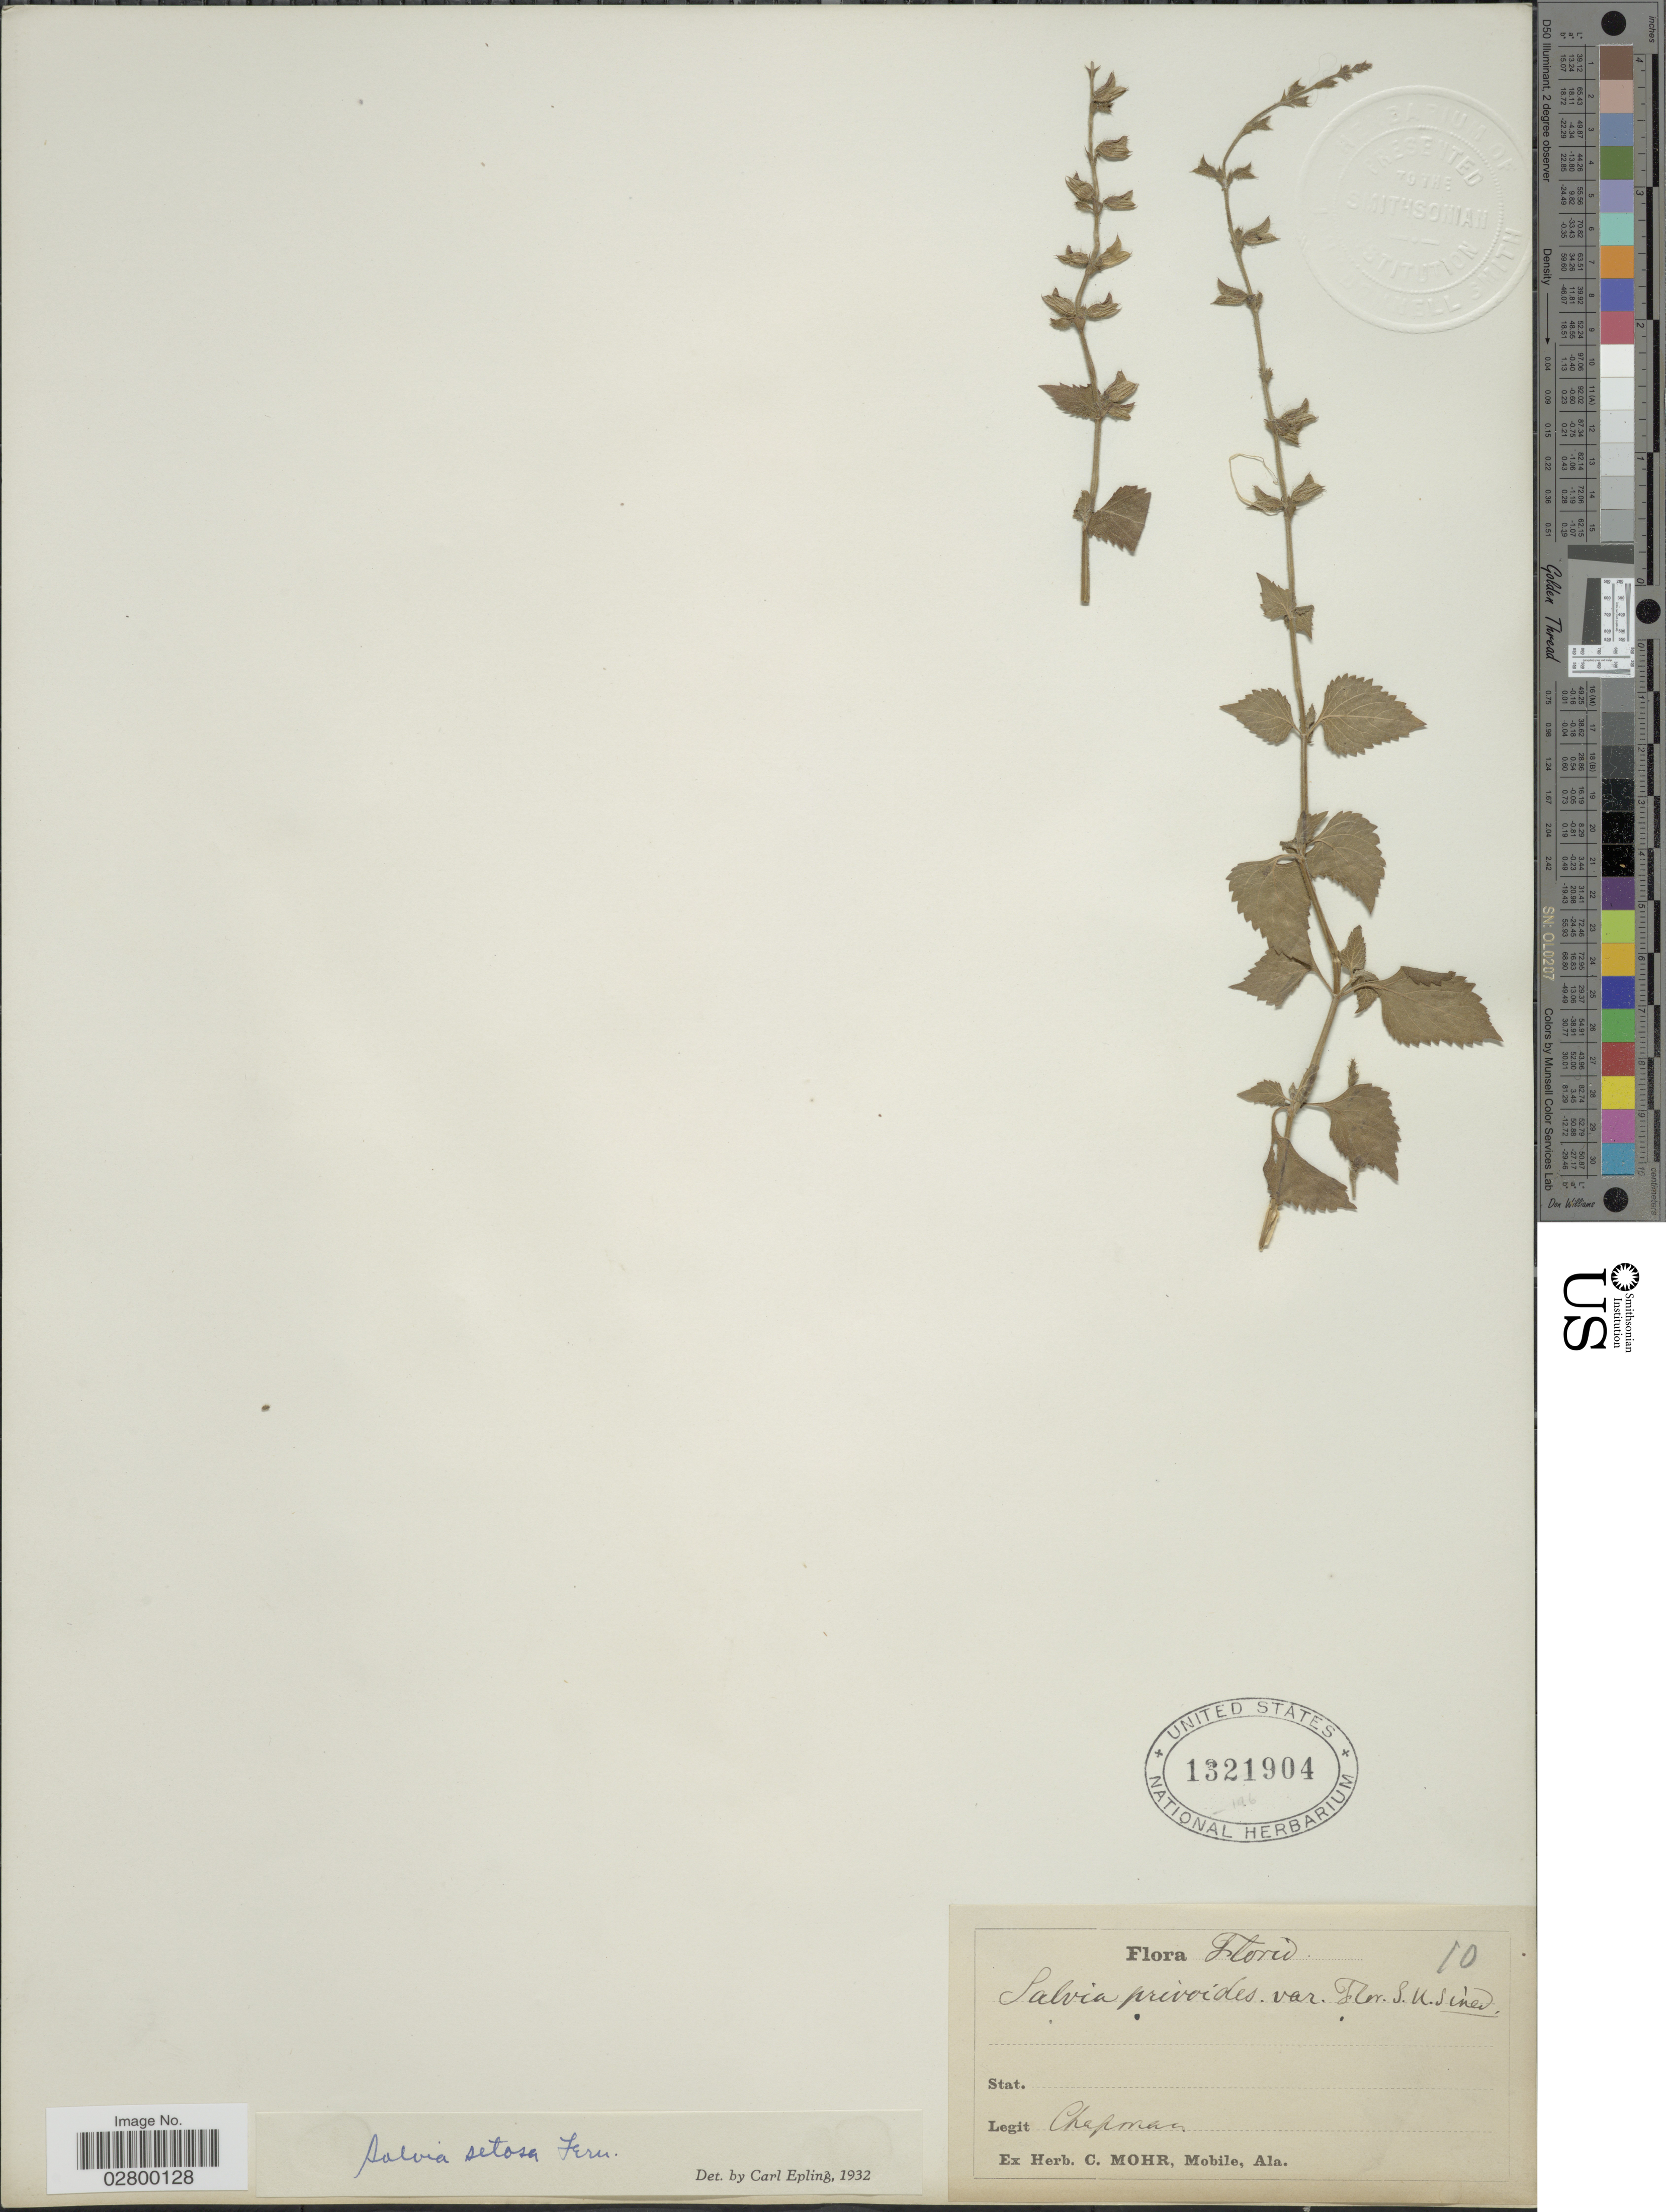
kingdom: Plantae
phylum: Tracheophyta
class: Magnoliopsida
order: Lamiales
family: Lamiaceae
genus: Salvia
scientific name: Salvia setosa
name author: Fernald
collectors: A. Chapman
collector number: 10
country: United States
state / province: Florida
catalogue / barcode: US 1321904